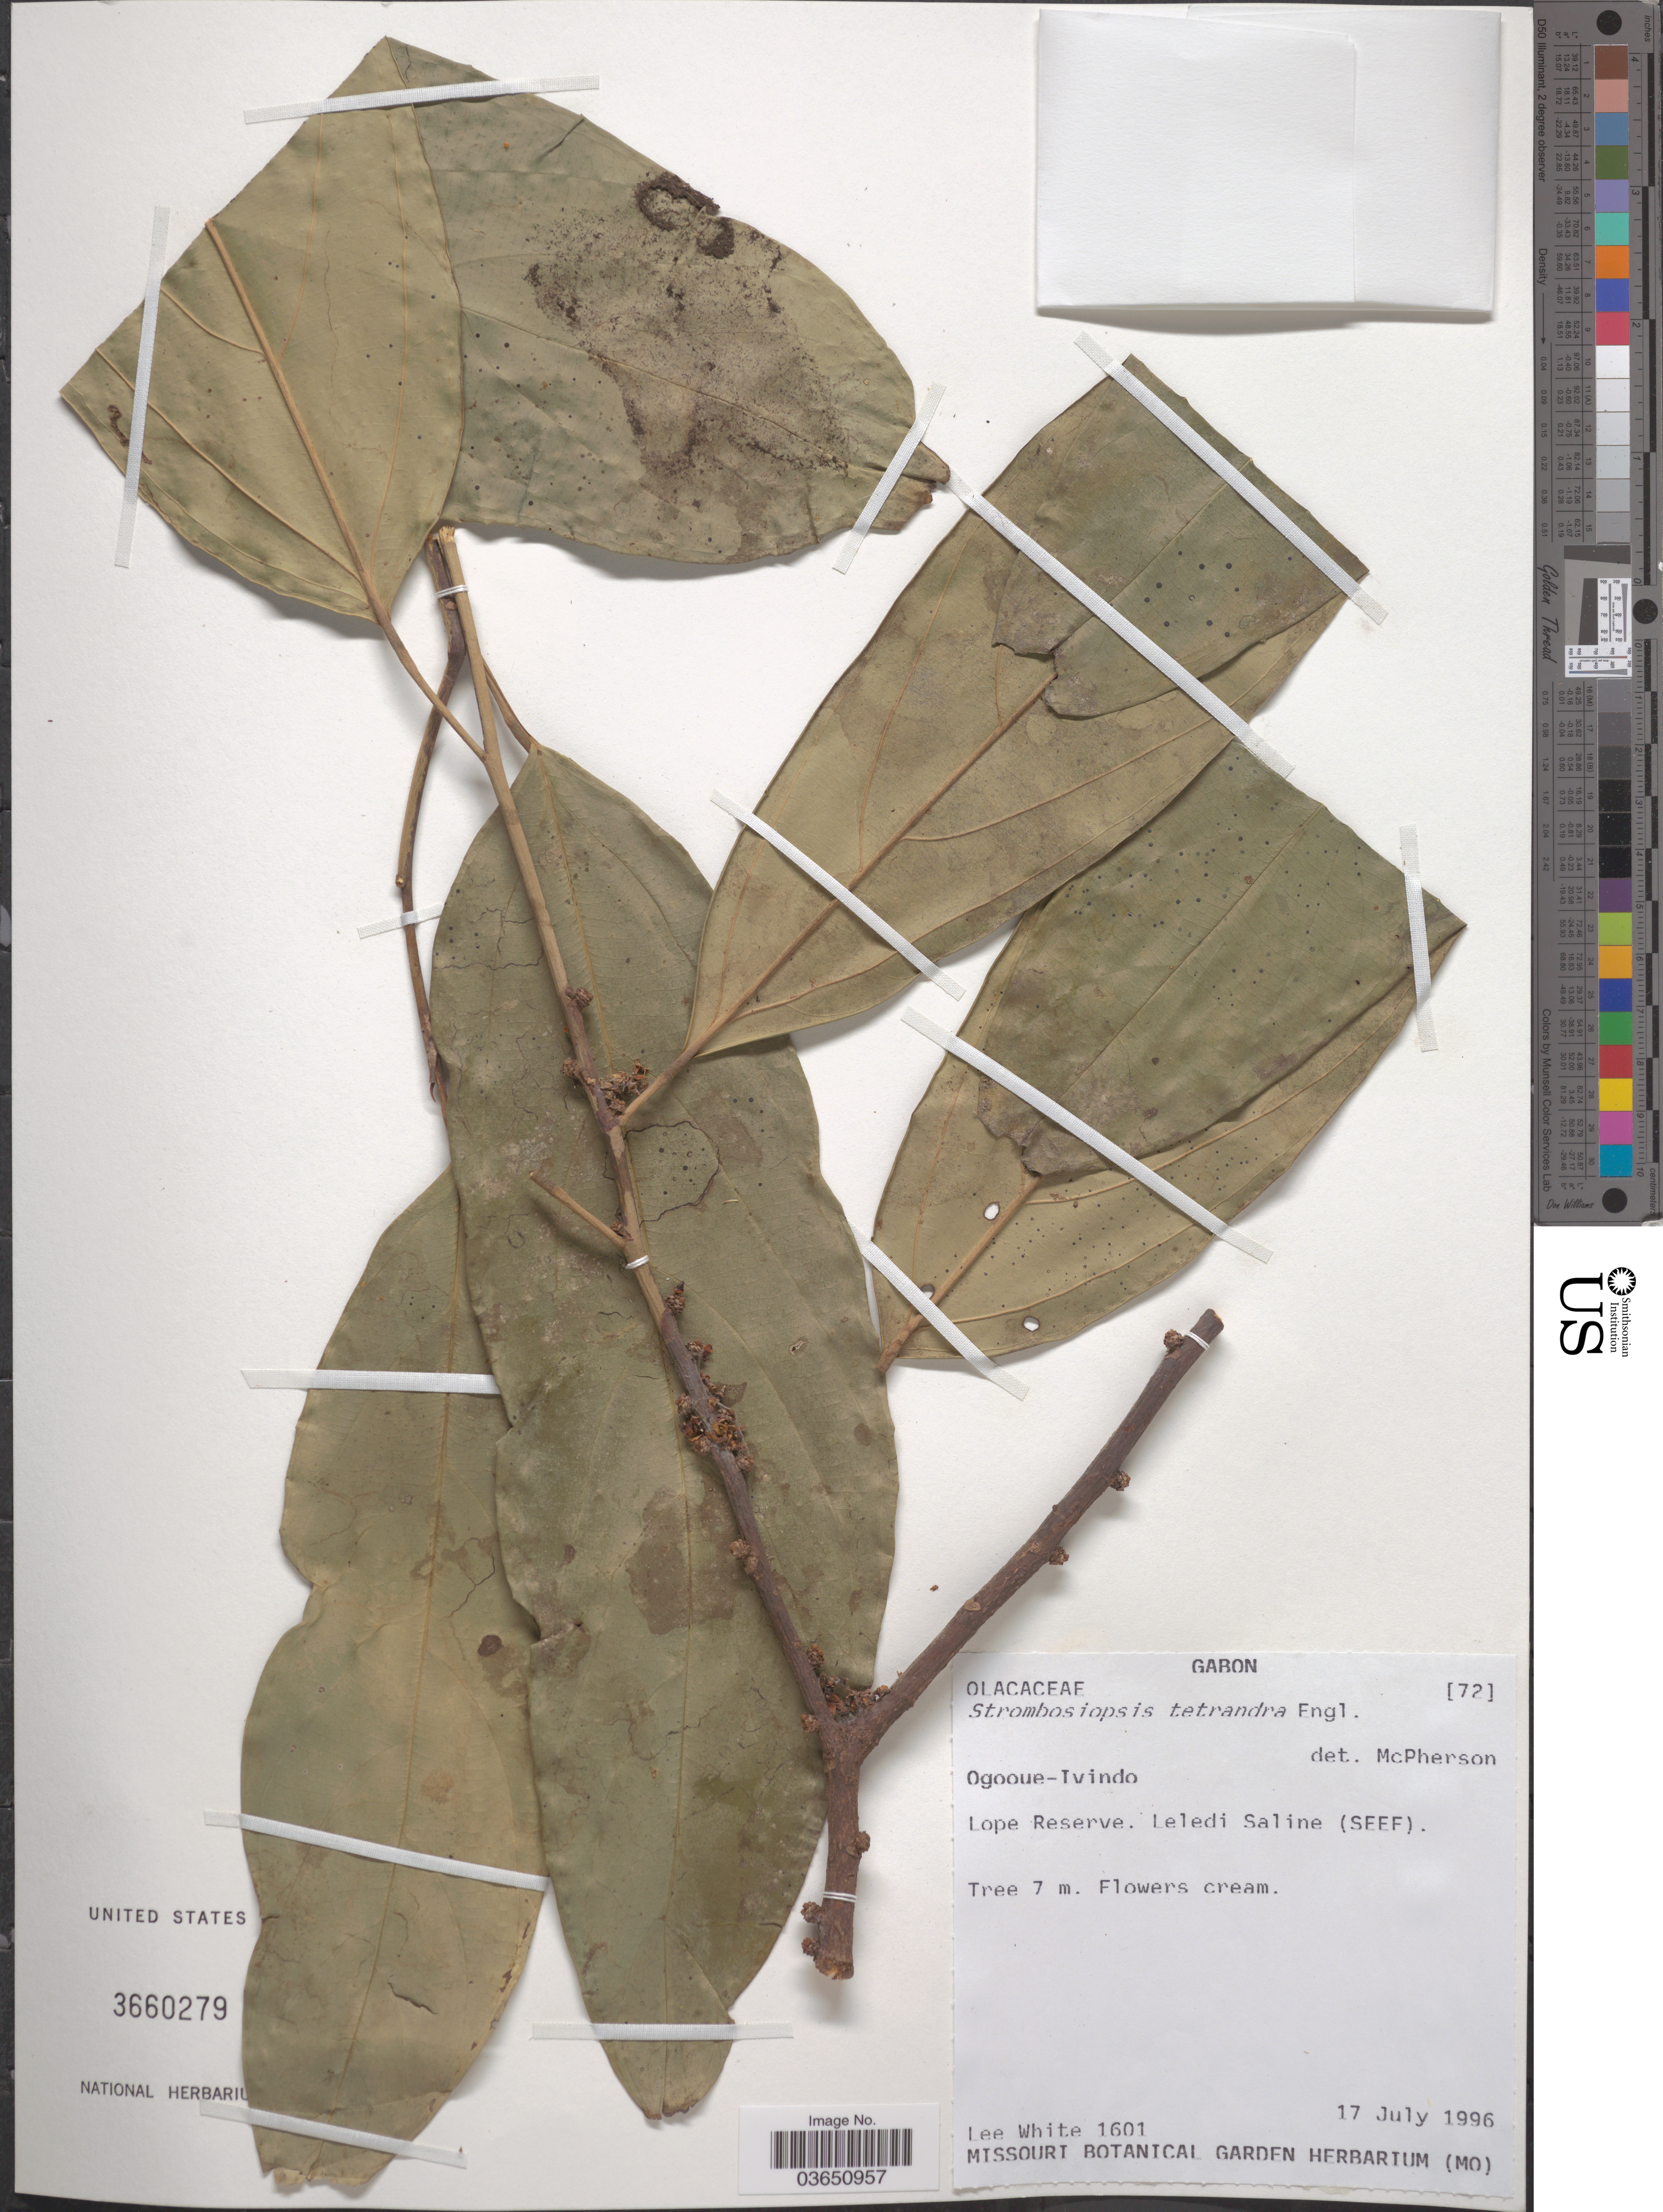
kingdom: Plantae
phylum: Tracheophyta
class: Magnoliopsida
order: Santalales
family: Strombosiaceae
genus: Strombosiopsis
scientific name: Strombosiopsis tetrandra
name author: Engl.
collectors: L. White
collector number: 1601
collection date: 1996-07-17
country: Gabon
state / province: Ogooue-Ivindo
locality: Lope Reserve. Leledi Saline (SEEF).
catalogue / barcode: US 3660279